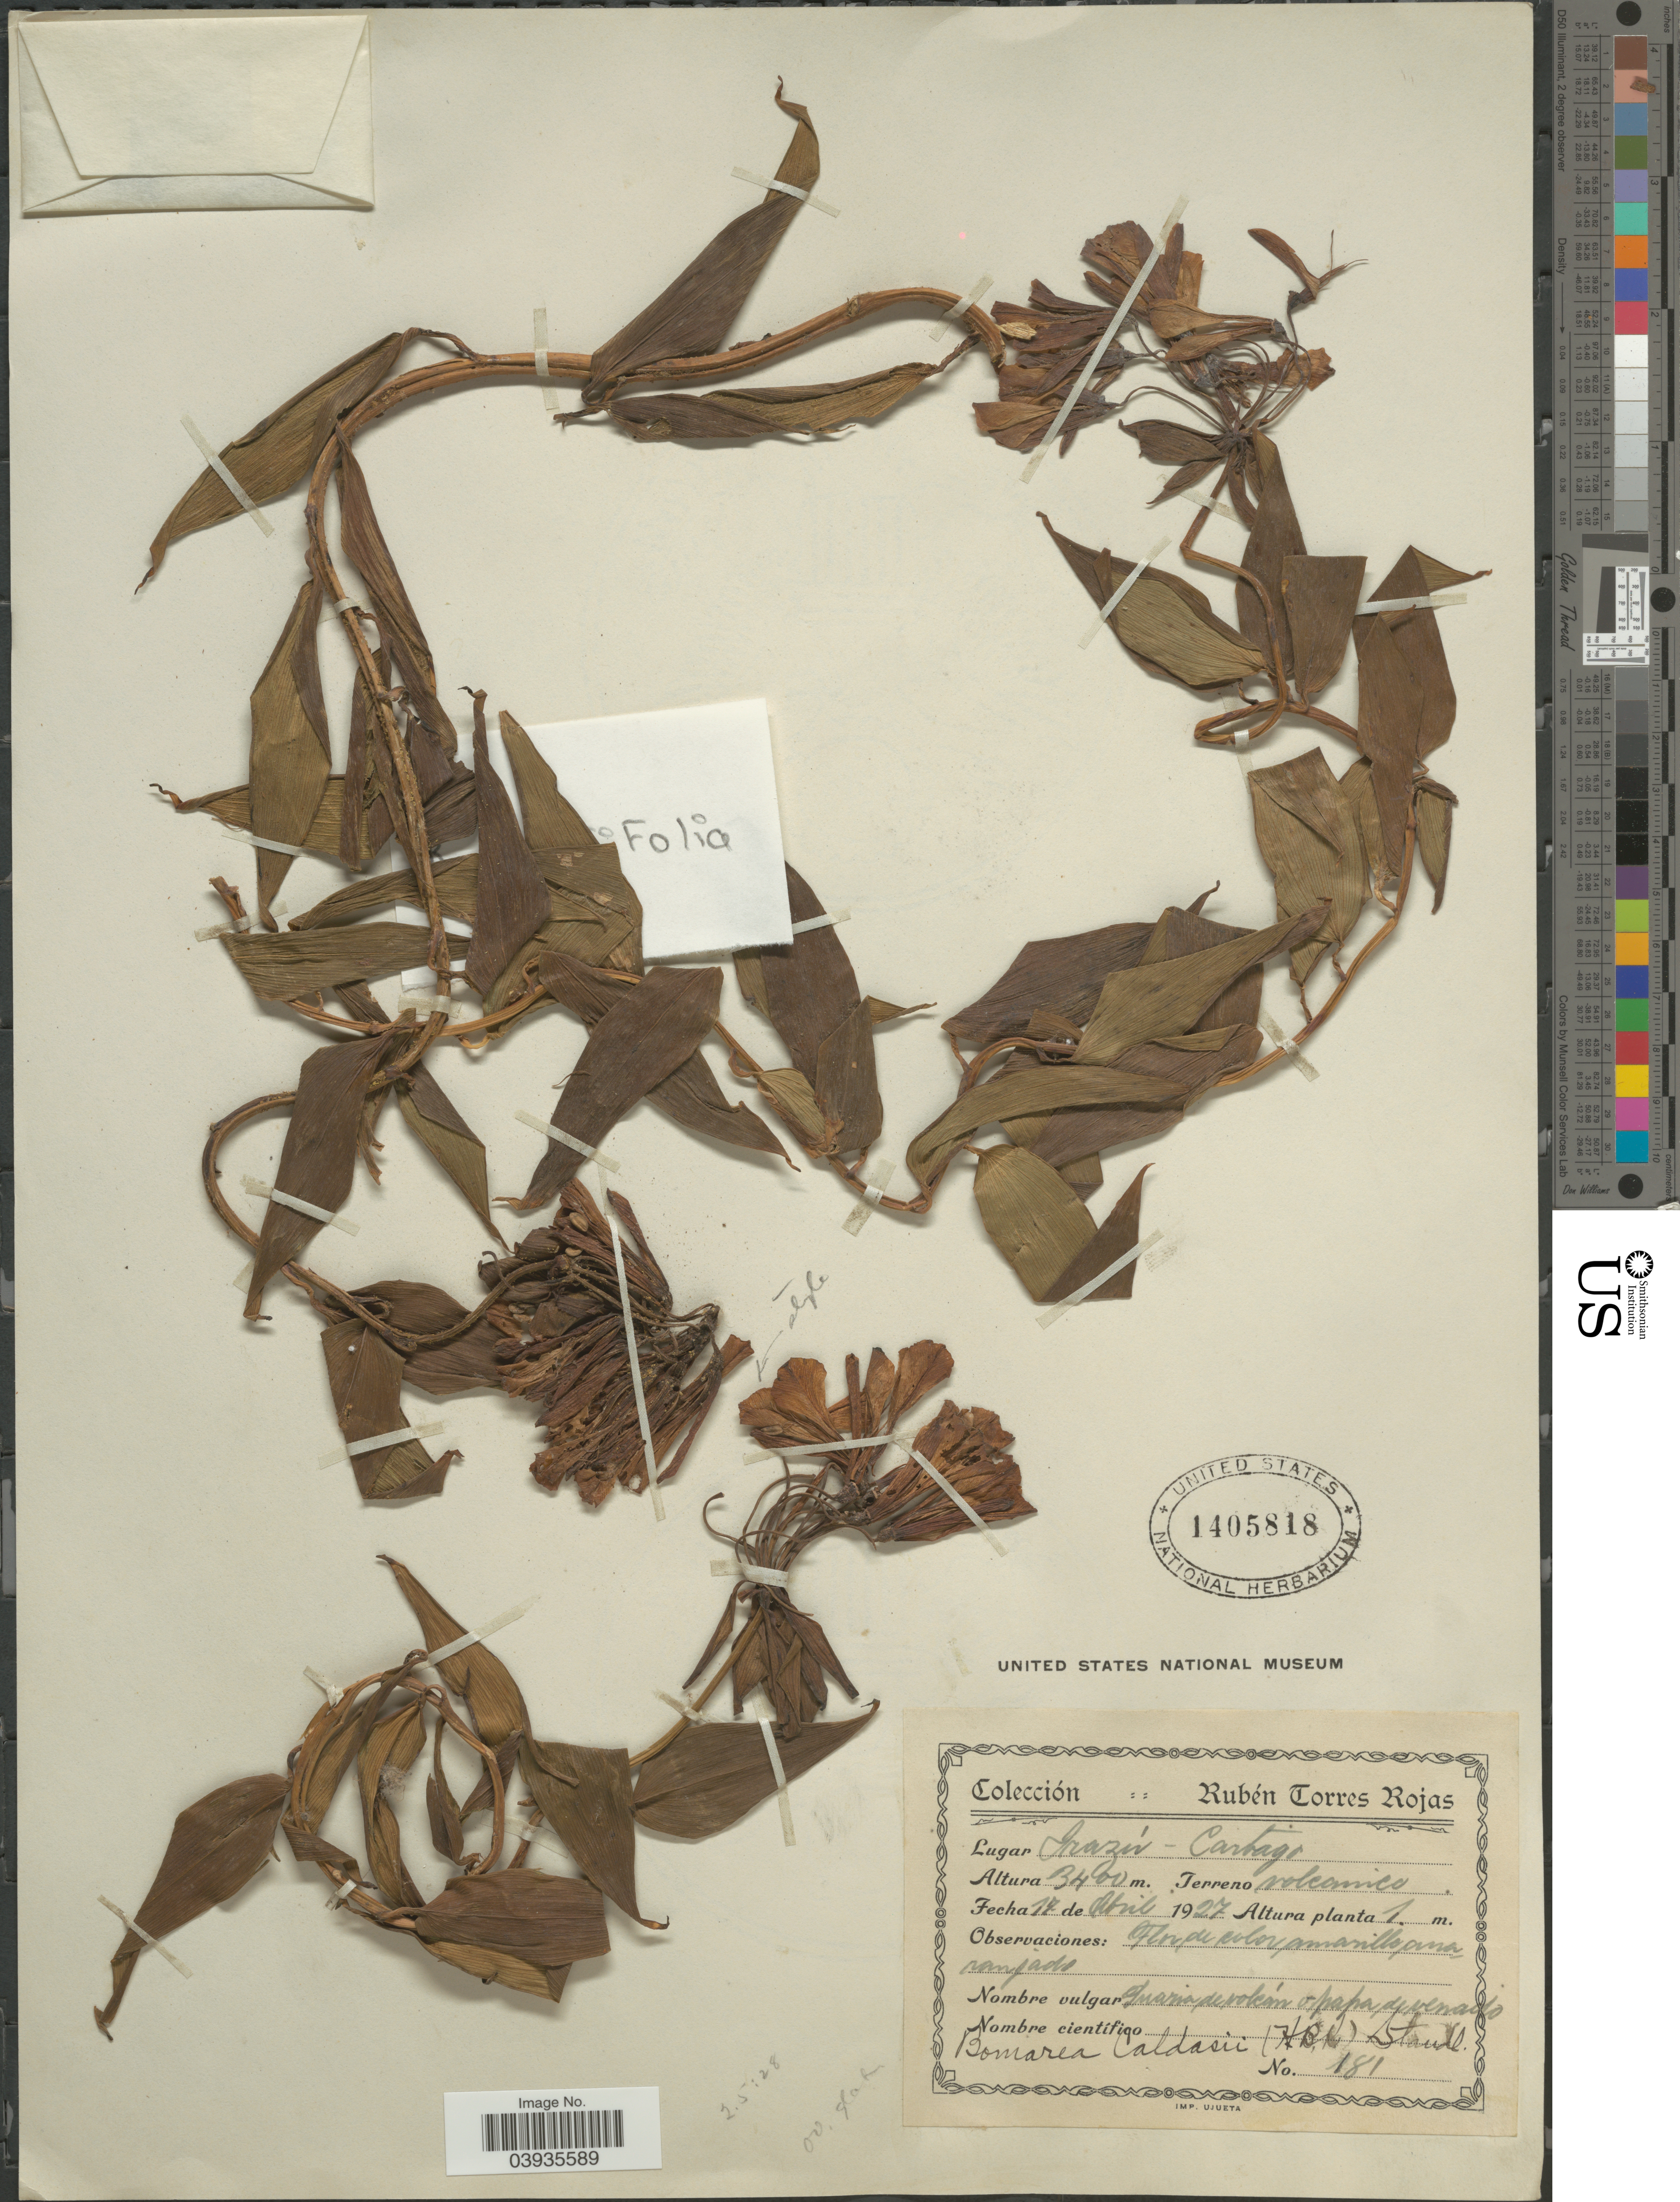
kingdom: Plantae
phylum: Tracheophyta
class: Liliopsida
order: Liliales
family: Alstroemeriaceae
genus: Bomarea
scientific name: Bomarea caldasii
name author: (Kunth) Asch. & Graebener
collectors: R. Torres Rojas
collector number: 181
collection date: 1927-04-17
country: Costa Rica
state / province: Cartago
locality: Irazú.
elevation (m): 3400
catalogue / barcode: US 1405818